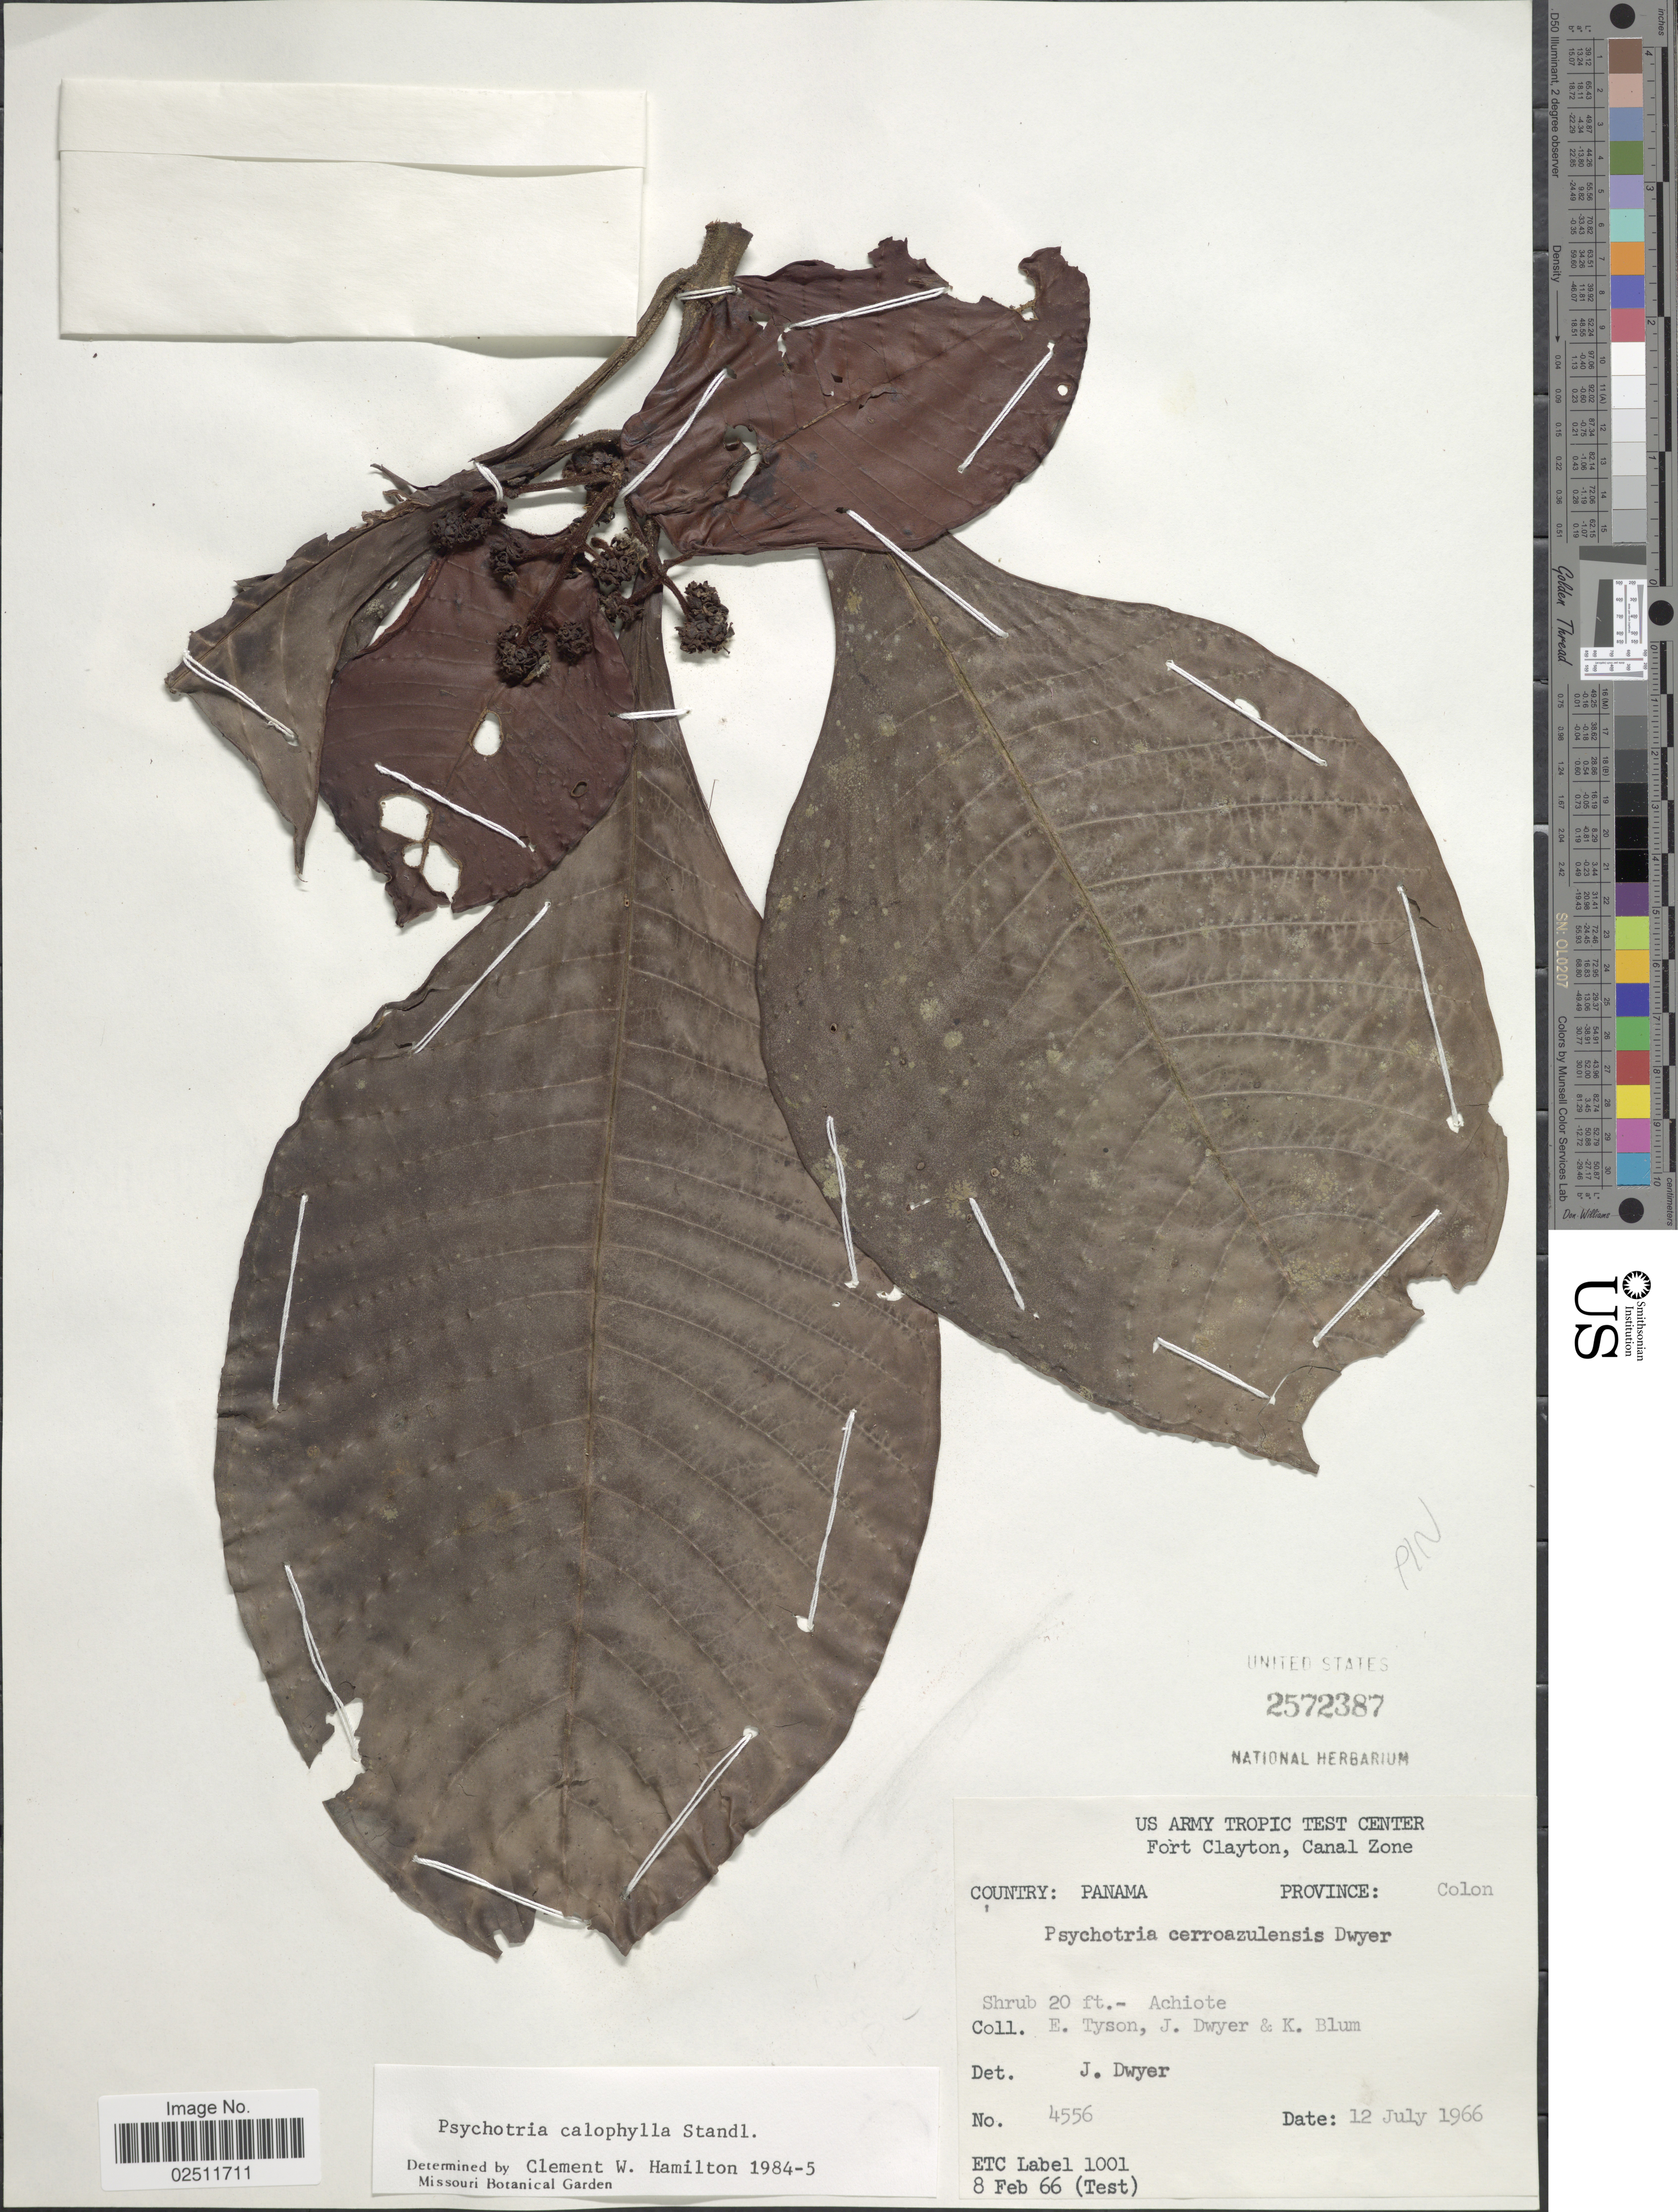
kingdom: Plantae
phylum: Tracheophyta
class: Magnoliopsida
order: Gentianales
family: Rubiaceae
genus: Psychotria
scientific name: Psychotria calophylla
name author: Standl.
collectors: E. L. Tyson, J. Dwyer & K. Blum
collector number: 4556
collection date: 1966-07-12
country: Honduras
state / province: Colón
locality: US Army Tropic Test Center. Fort Clayton, Canal Zone.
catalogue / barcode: US 2572387